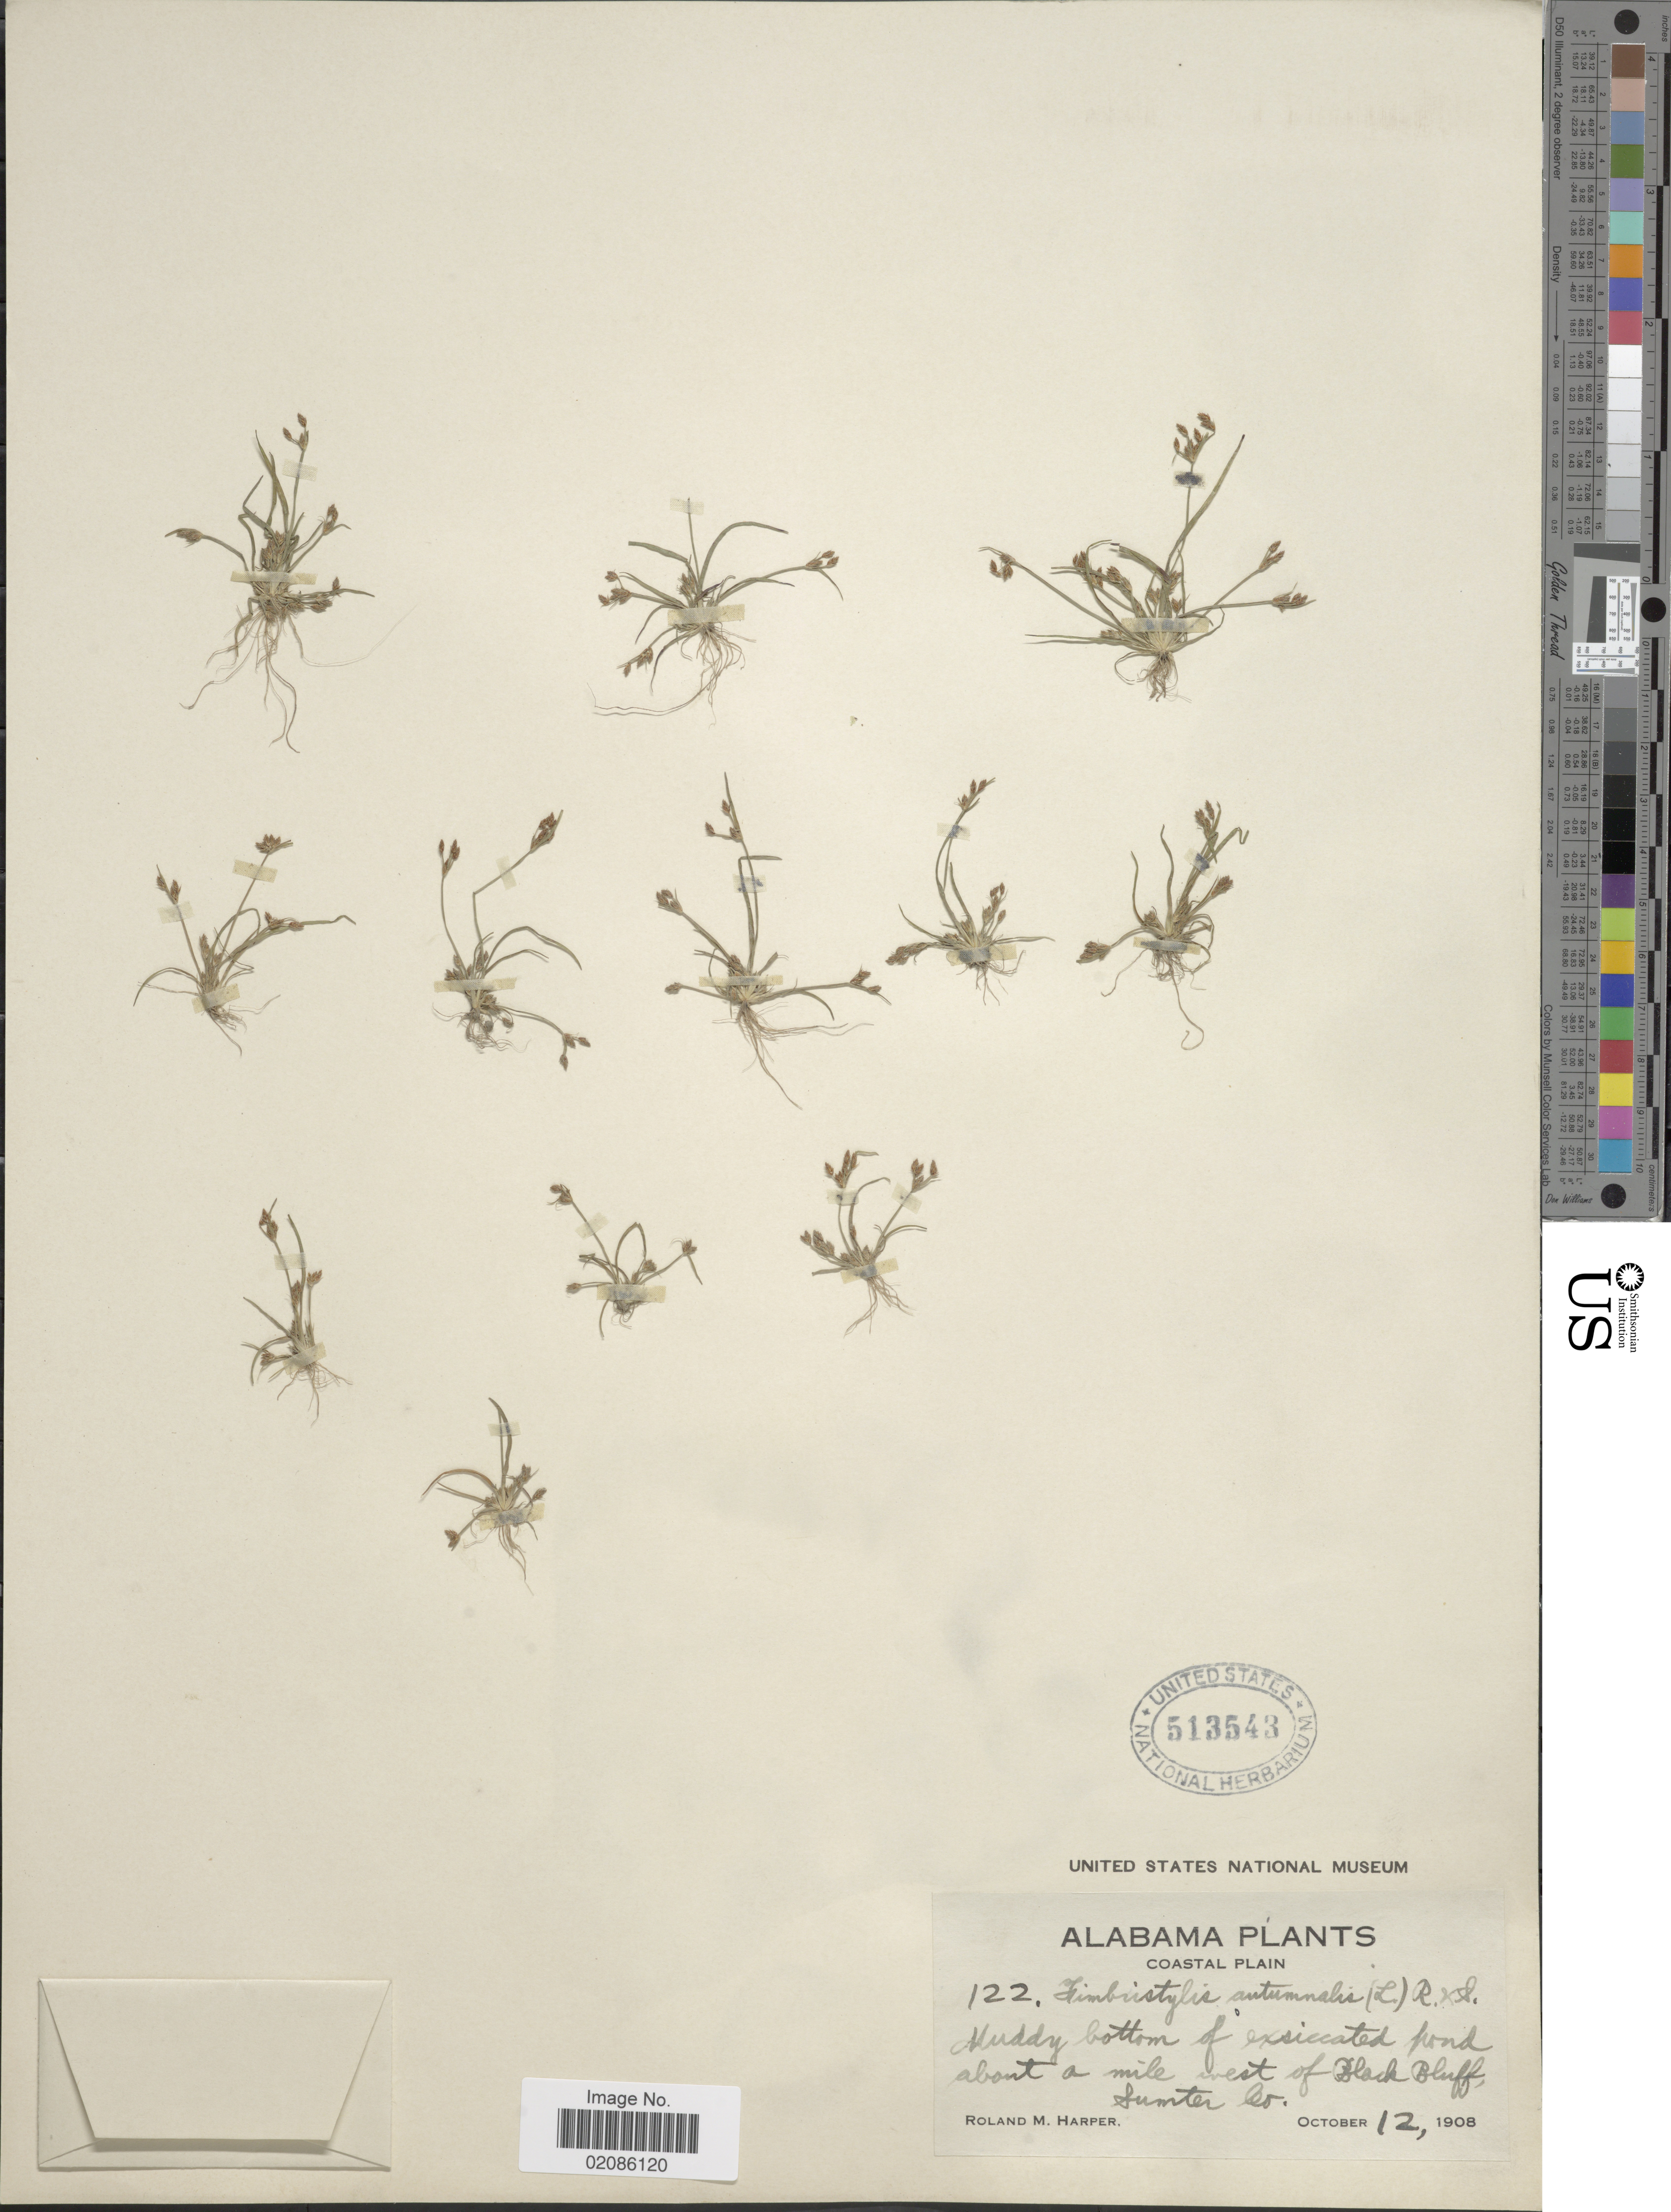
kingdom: Plantae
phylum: Tracheophyta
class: Liliopsida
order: Poales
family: Cyperaceae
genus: Fimbristylis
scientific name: Fimbristylis autumnalis (L.) Roem. & Schult.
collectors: R. M. Harper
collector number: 122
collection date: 1908-10-12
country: United States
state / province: Alabama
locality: Coastal Plain. Muddy bottom of exsiccated pond about a mile west of Black Bluff, Sumter Co.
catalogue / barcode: US 513543